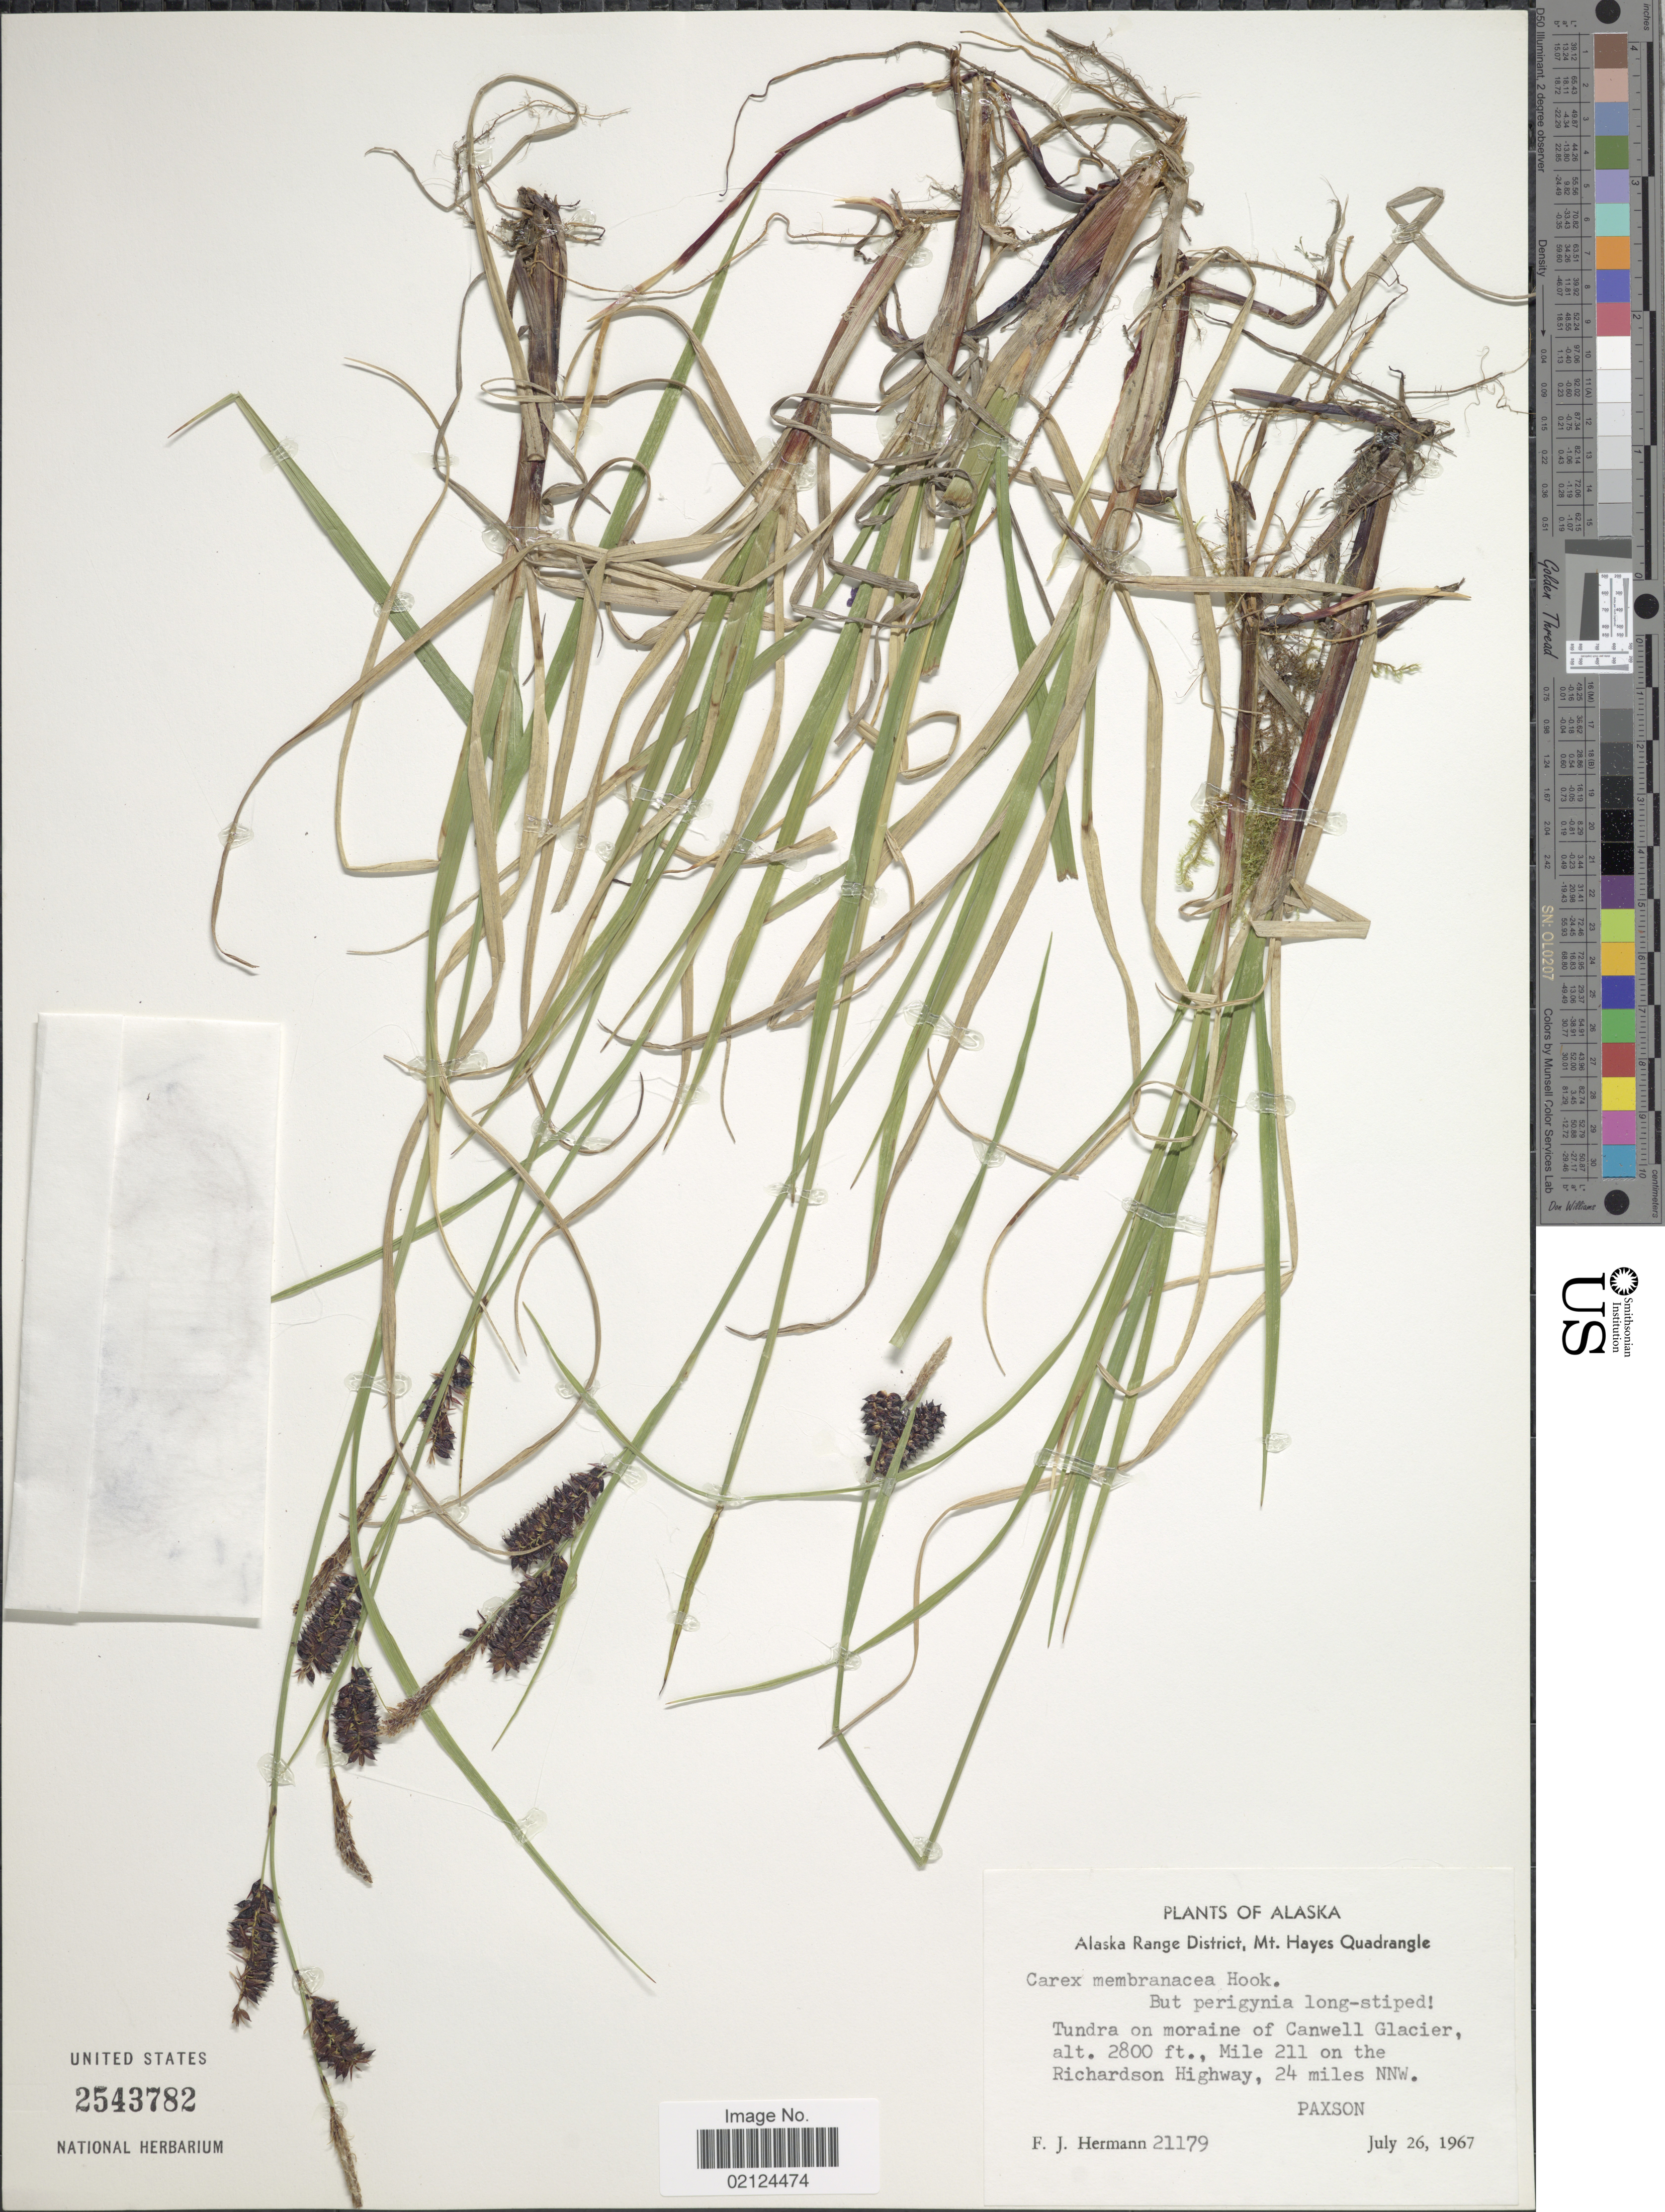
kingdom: Plantae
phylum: Tracheophyta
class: Liliopsida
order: Poales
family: Cyperaceae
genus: Carex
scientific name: Carex membranacea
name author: Hook.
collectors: F. J. Hermann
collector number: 21179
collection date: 1967-07-26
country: United States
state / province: Alaska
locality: Canwell Glacier, Mile 211 on the Richardson Highway, 24 miles NNW Paxson, Alaska Range District, Mt. Hayes Quadrangle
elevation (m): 853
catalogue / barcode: US 2543782